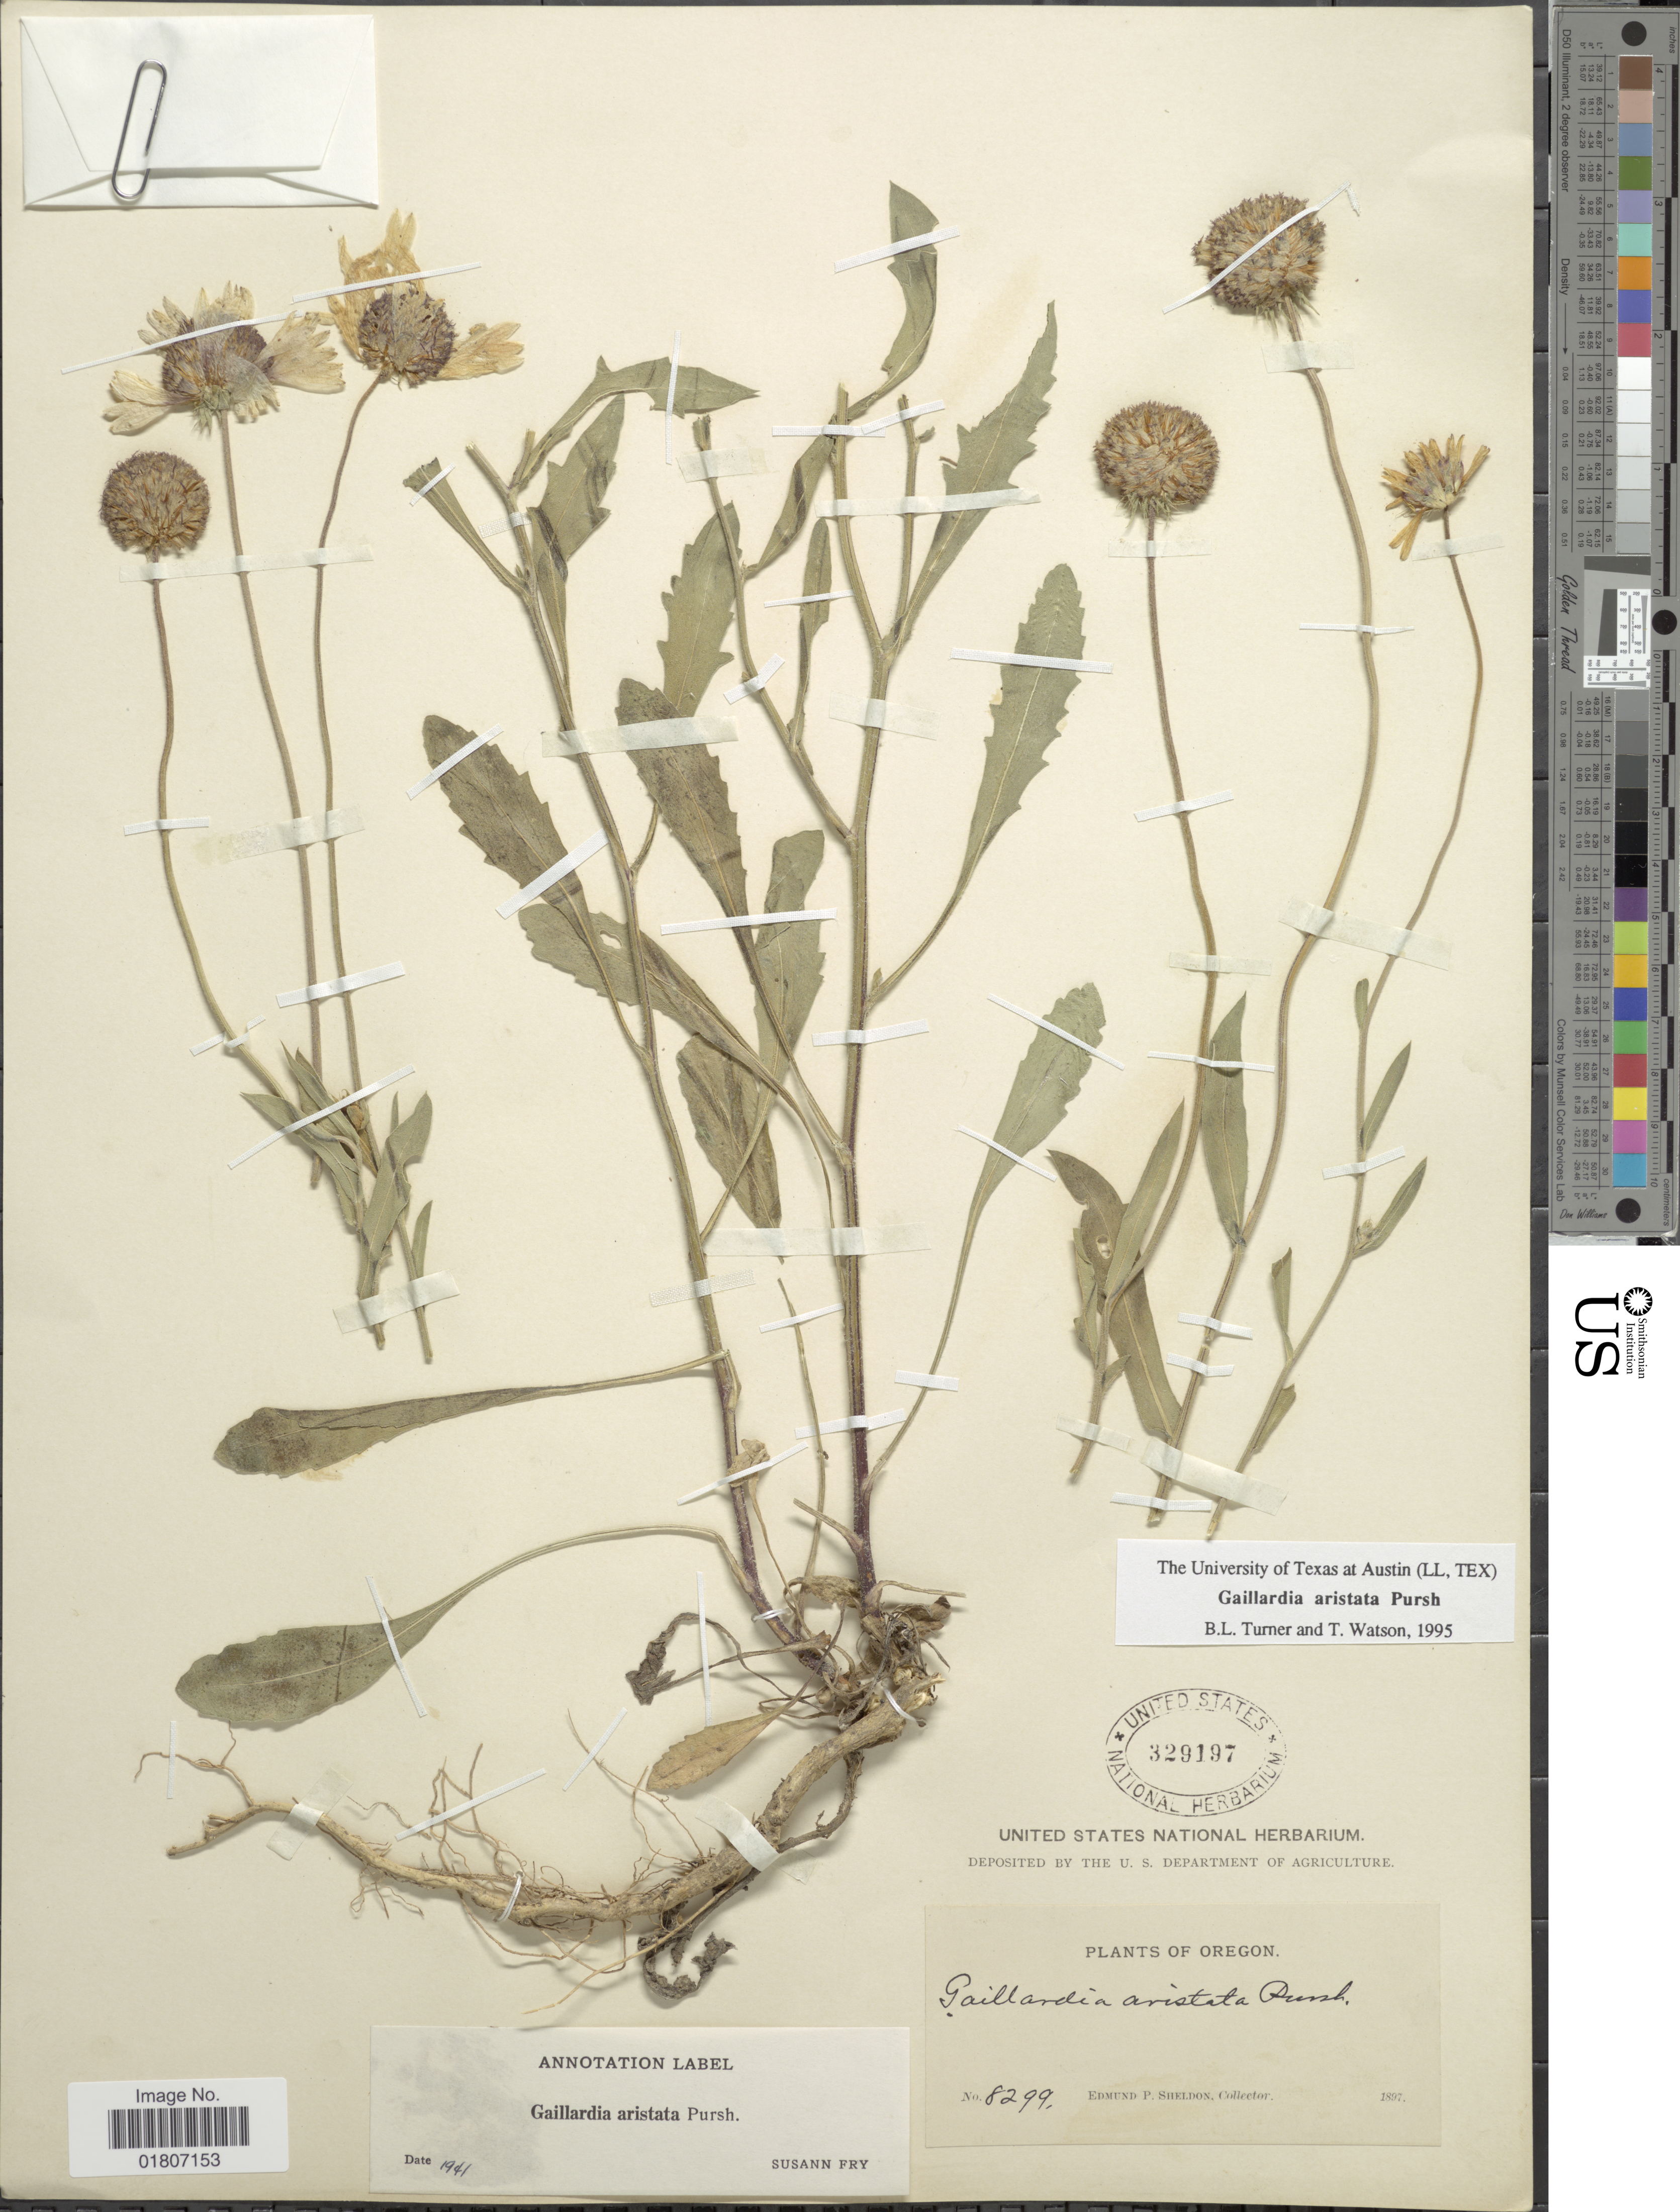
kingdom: Plantae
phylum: Tracheophyta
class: Magnoliopsida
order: Asterales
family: Asteraceae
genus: Gaillardia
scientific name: Gaillardia aristata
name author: Pursh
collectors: E. P. Sheldon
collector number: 8299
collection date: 1897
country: United States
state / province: Oregon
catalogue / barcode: US 329197